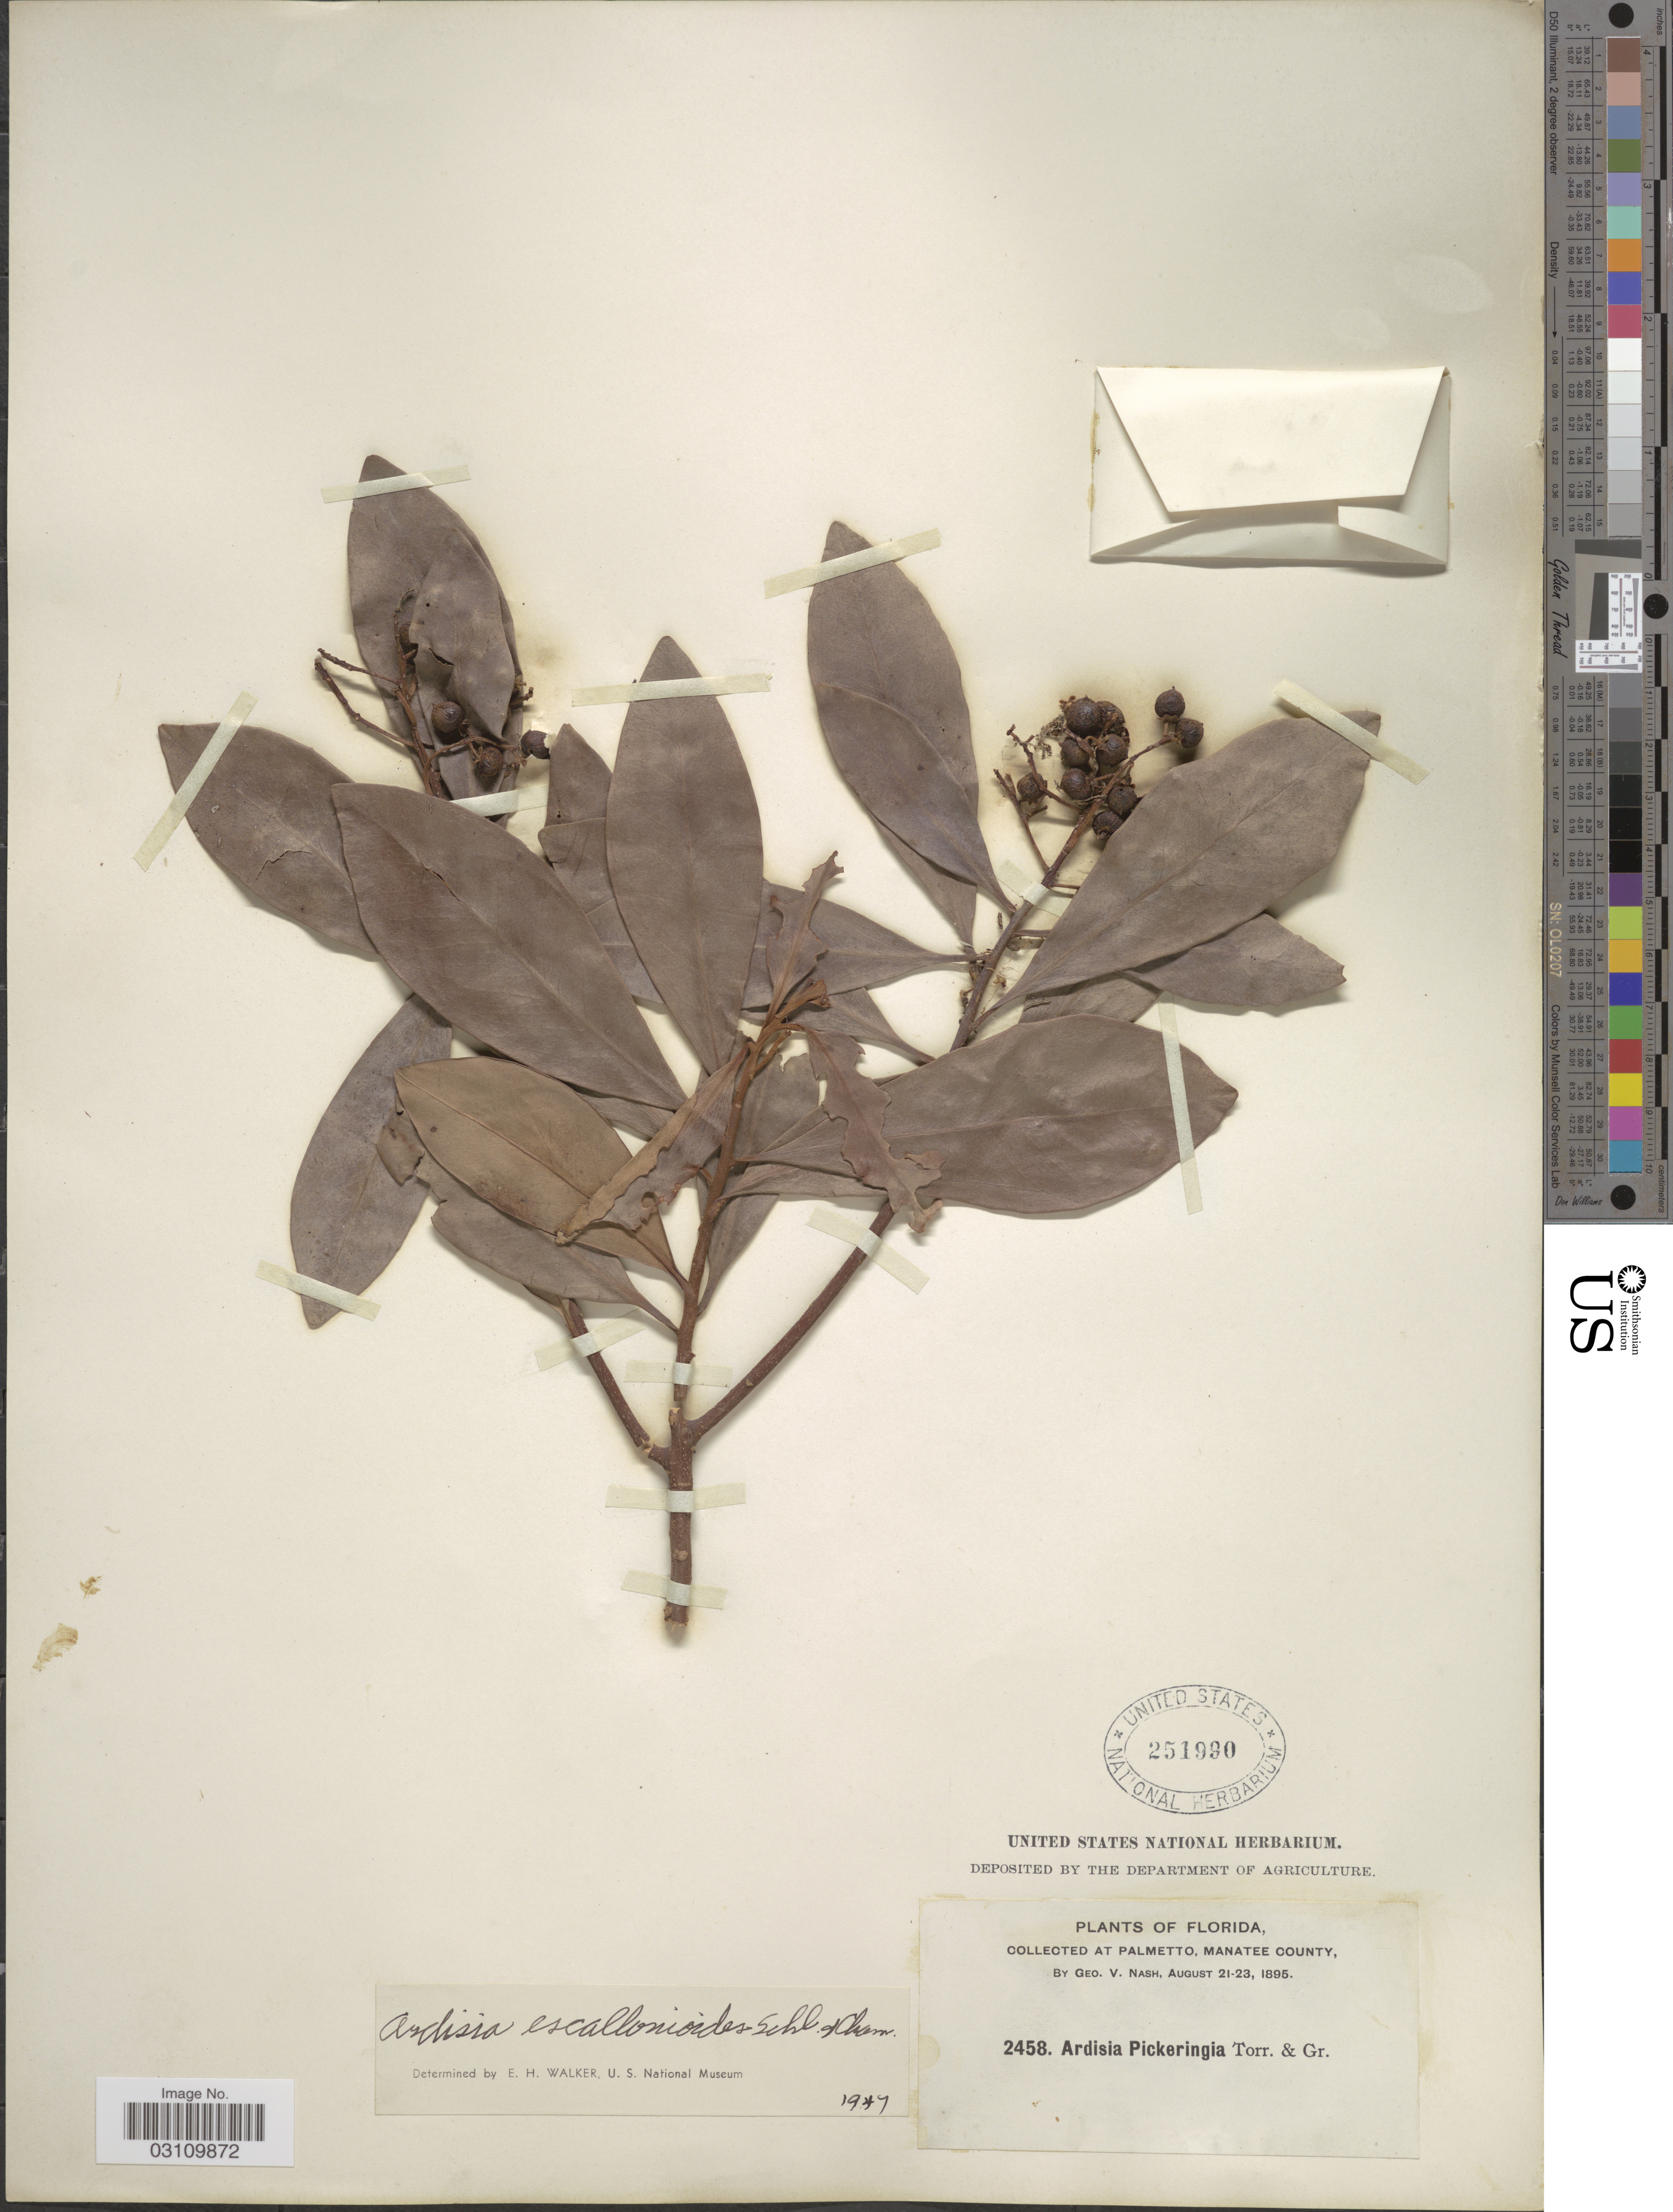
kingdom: Plantae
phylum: Tracheophyta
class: Magnoliopsida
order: Ericales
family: Primulaceae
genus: Ardisia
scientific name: Ardisia escallonioides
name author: Schltdl. & Cham.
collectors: G. V. Nash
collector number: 2458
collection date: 1895-08-21/1895-08-23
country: United States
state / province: Florida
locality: At Palmetto, Manatee County.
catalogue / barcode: US 251990